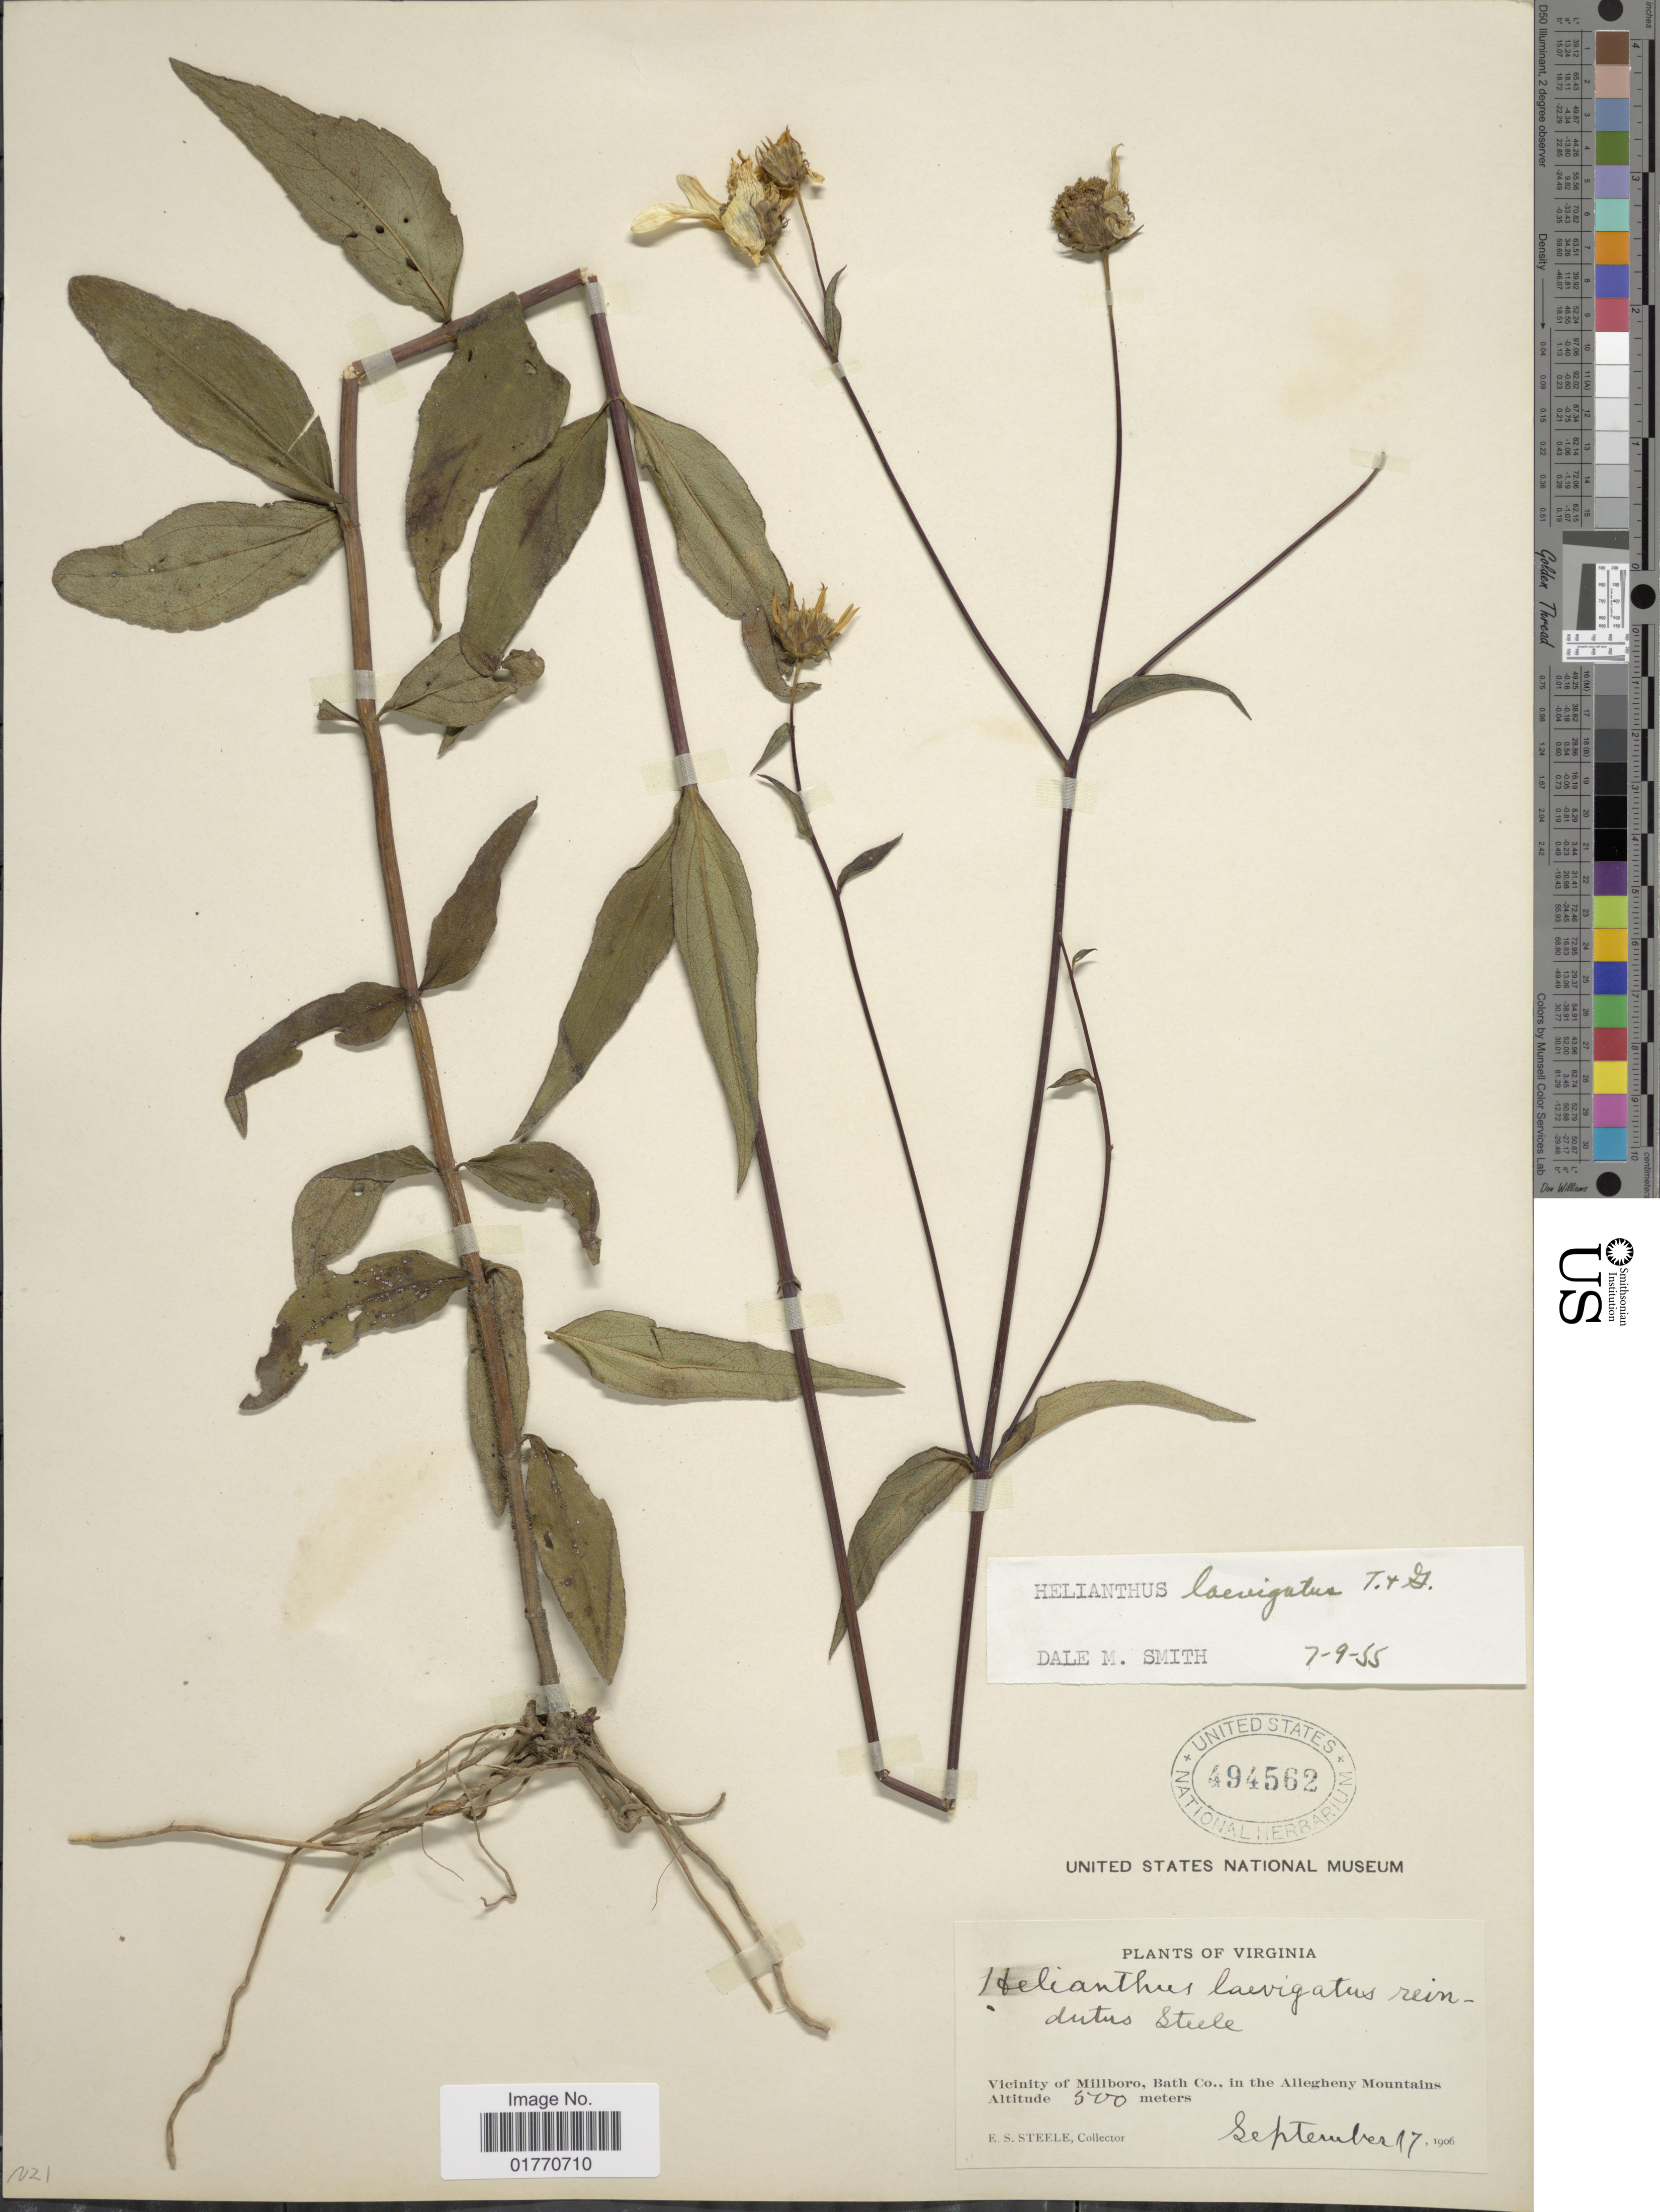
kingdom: Plantae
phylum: Tracheophyta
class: Magnoliopsida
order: Asterales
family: Asteraceae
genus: Helianthus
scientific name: Helianthus laevigatus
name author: Torr. & A. Gray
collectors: E. Steele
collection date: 1906-09-17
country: United States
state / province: Virginia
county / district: Bath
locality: Vicinity of Millboro, Bath Co., in the Allegheny Mountains.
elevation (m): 500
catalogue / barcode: US 494562